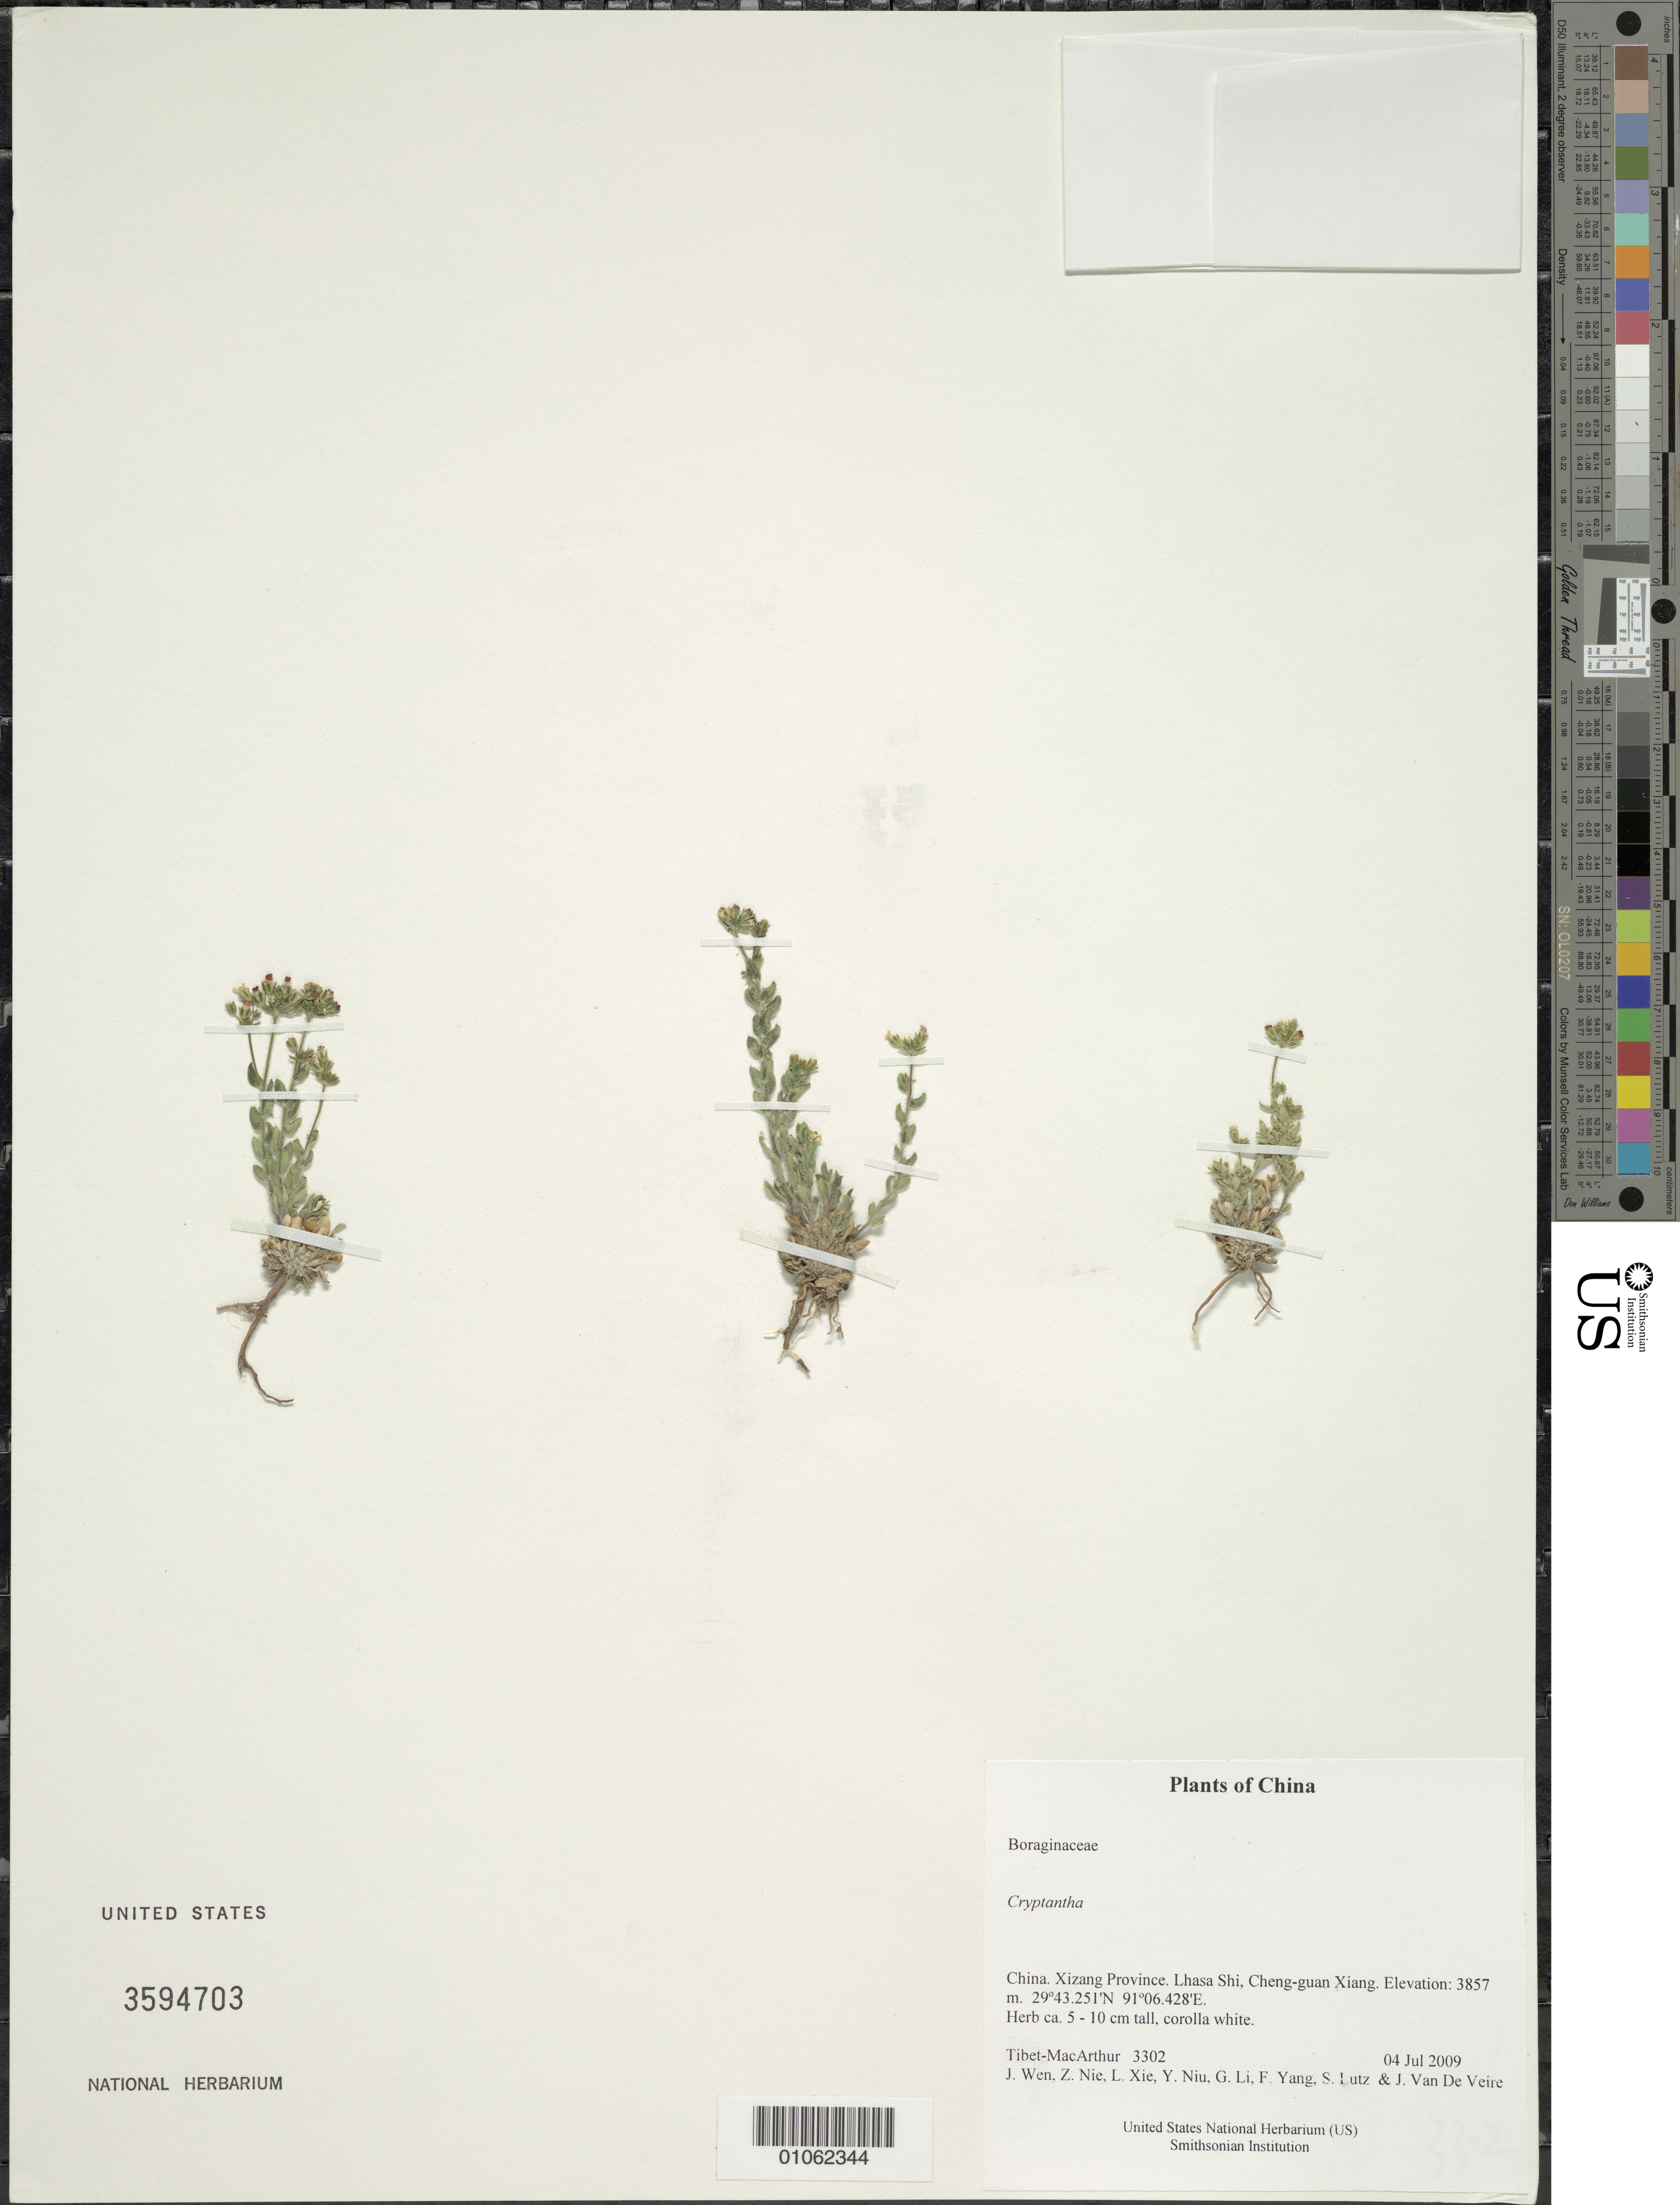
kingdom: Plantae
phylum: Tracheophyta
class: Magnoliopsida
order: Boraginales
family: Boraginaceae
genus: Cryptantha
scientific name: Cryptantha sp.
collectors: Tibet-MacArthur, J. Wen, Z. Nie, L. Xie, Y. Niu, G. Li, F. Yang, S. Lutz & J. Van De Veire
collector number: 3302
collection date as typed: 04 Jul 2009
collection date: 2009-07-04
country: China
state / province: Xizang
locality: Lhasa Shi, Cheng-guan Xiang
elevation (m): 3857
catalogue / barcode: US 3594703